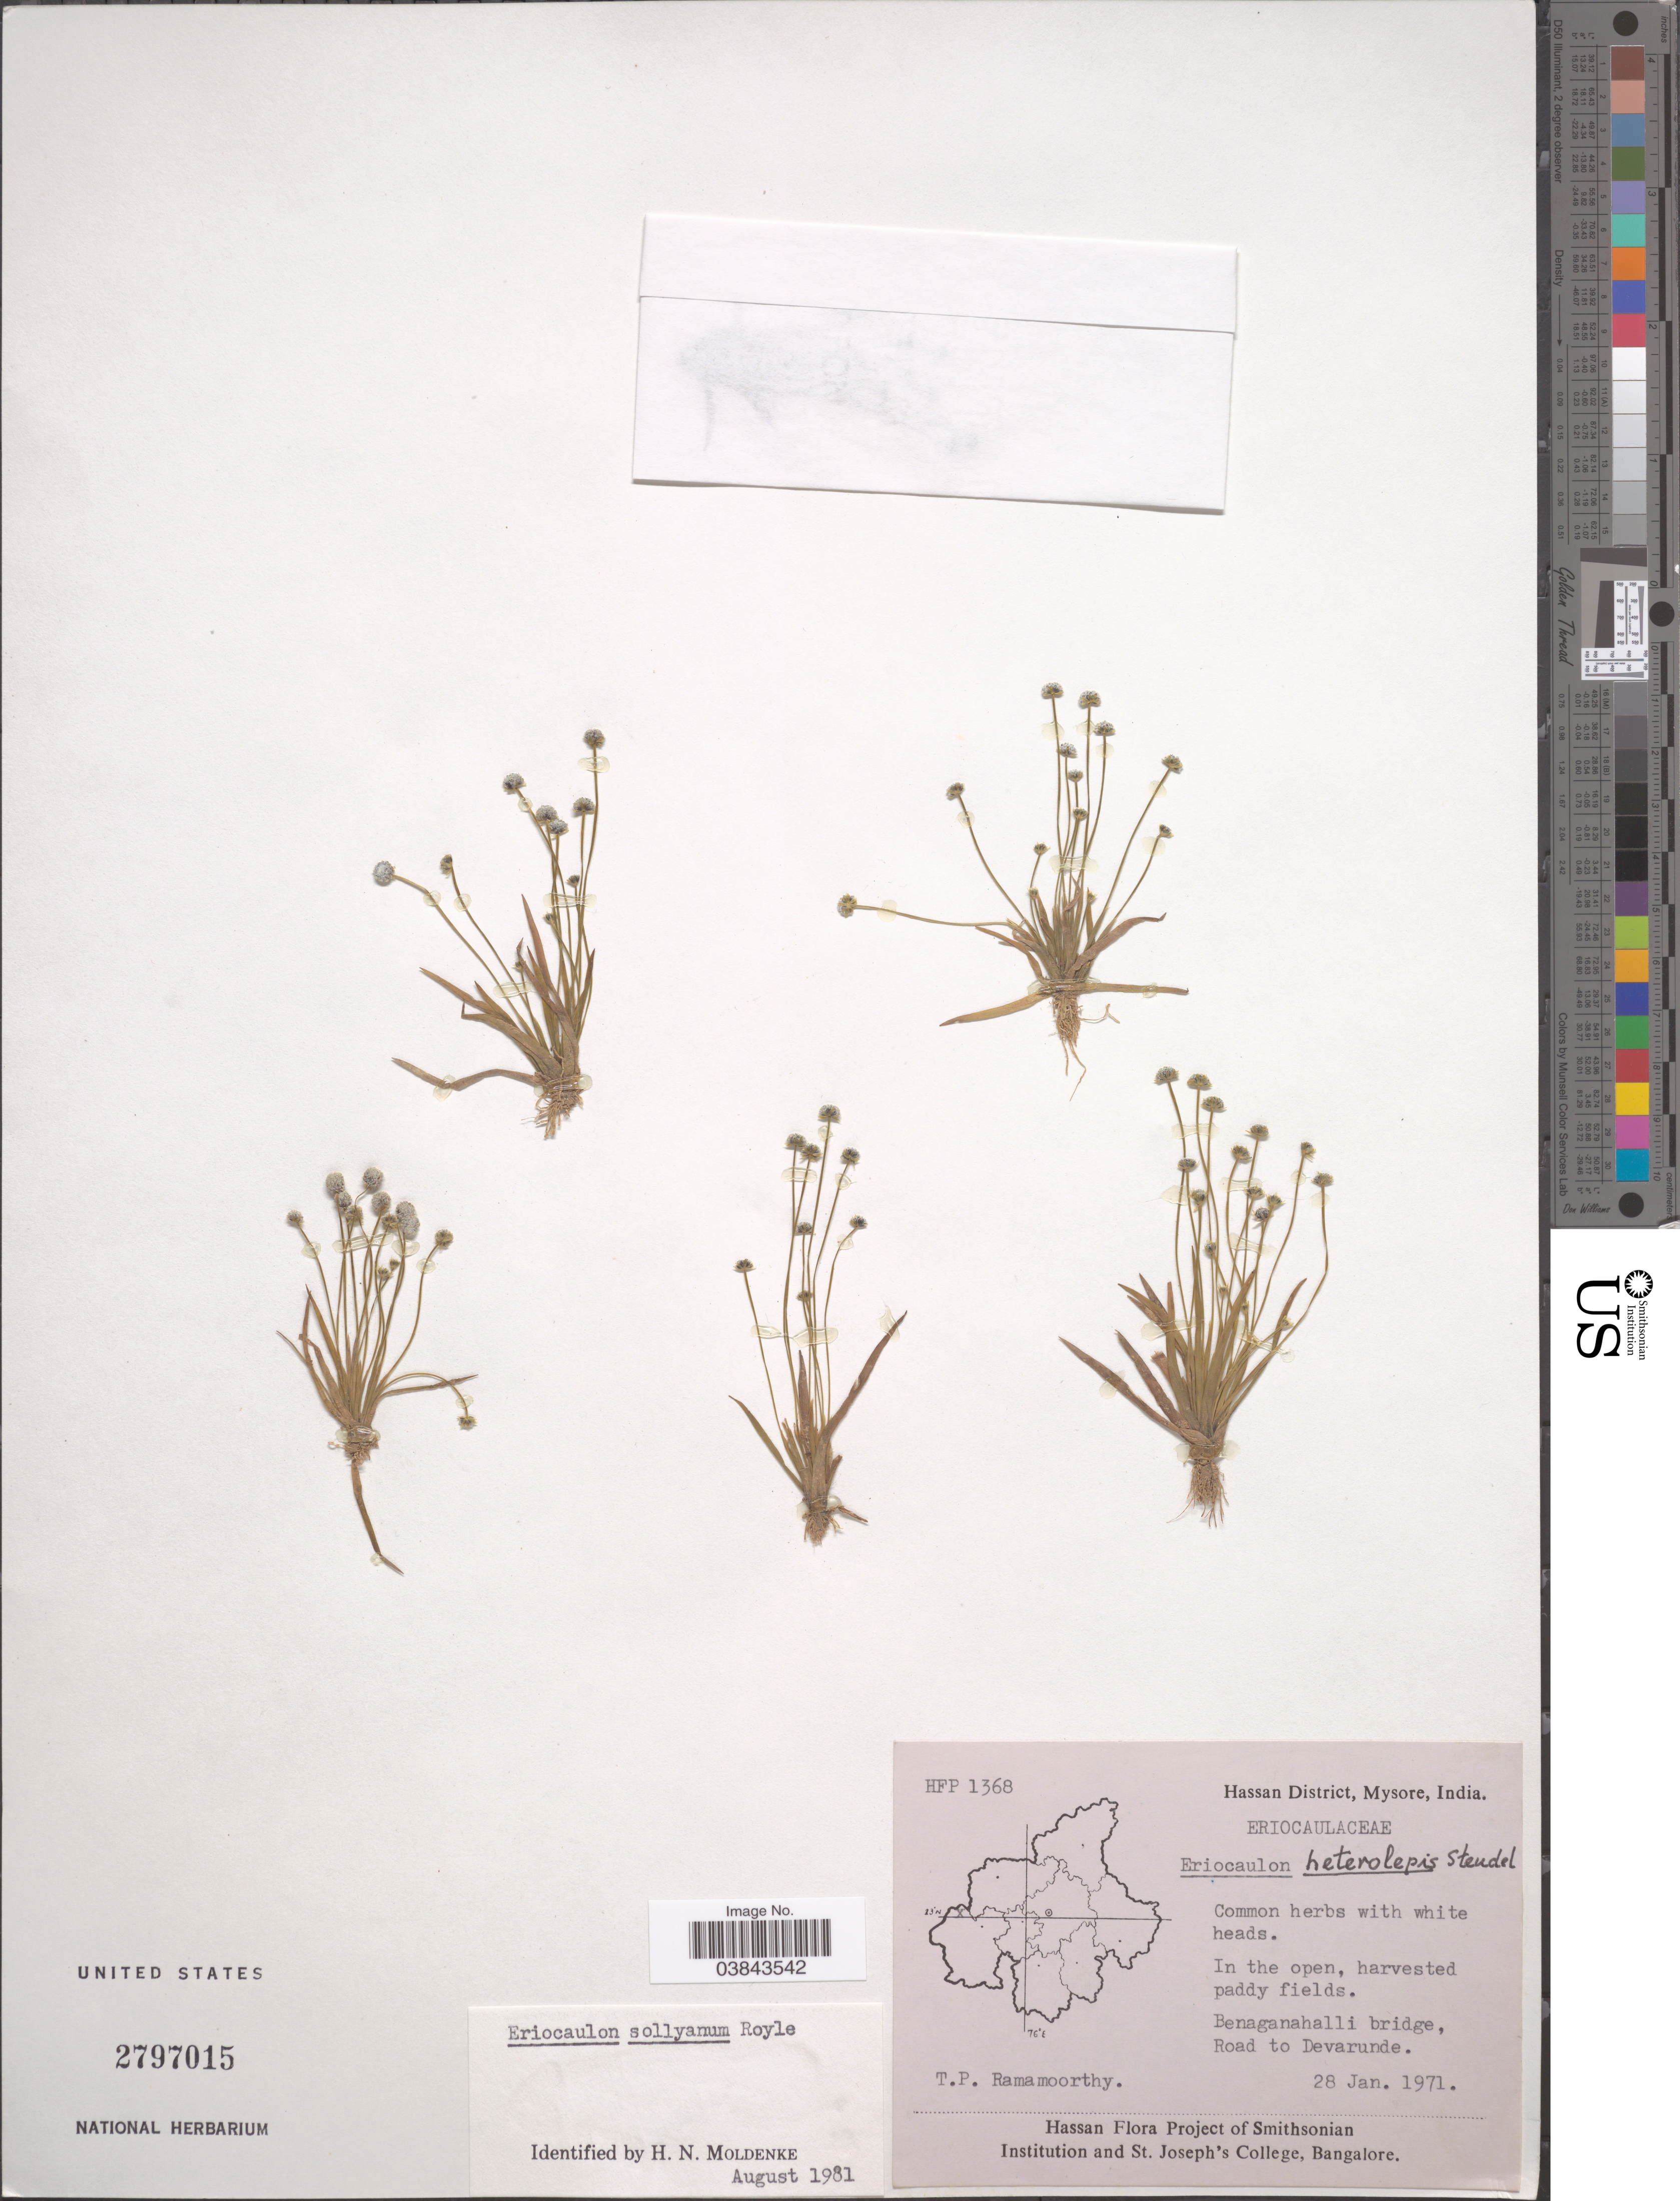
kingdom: Plantae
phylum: Tracheophyta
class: Liliopsida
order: Poales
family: Eriocaulaceae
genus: Eriocaulon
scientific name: Eriocaulon sollyanum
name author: Royle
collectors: T. P. Ramamoorthy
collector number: HFP 1368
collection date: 1971-01-28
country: India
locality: Hassan District, Mysore. Benaganahalli bridge, Road to Devarunde.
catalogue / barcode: US 2797015